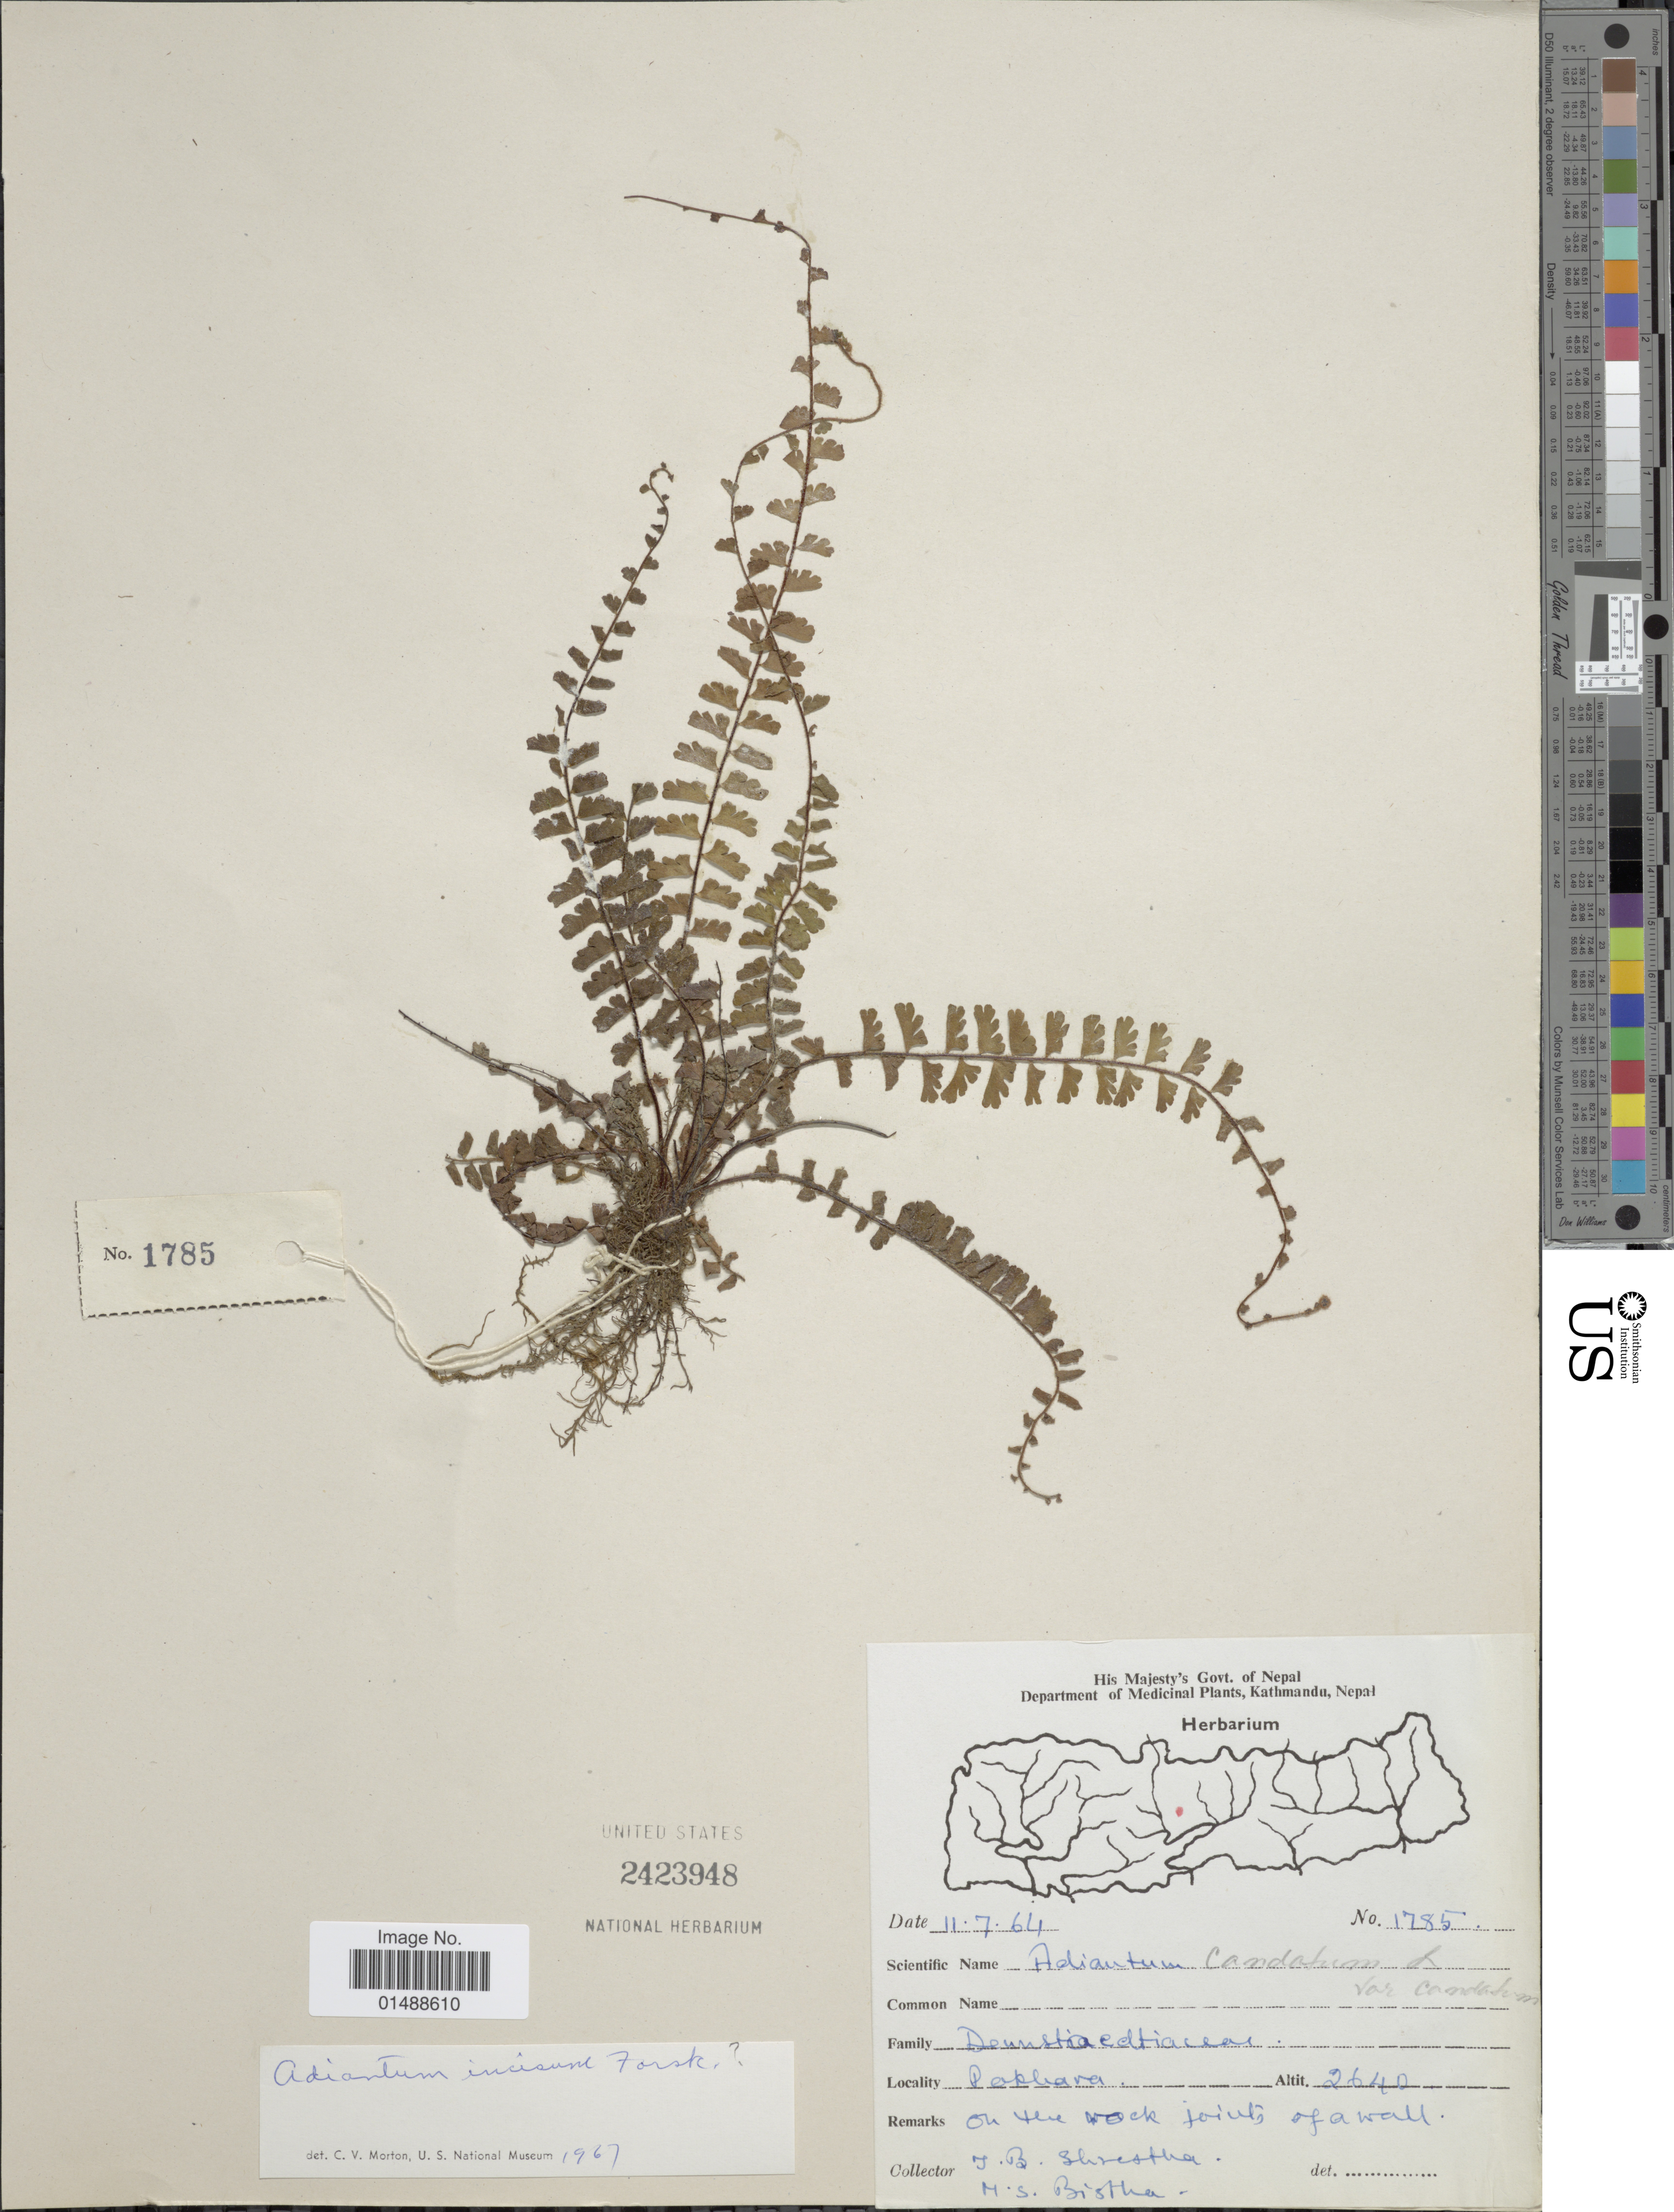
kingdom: Plantae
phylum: Tracheophyta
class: Polypodiopsida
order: Polypodiales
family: Pteridaceae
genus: Adiantum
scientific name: Adiantum incisum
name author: Forssk.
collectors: T. B. Shrestha & M. Bistha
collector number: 1785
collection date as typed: Transcribed d/m/y: 11/7/64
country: Nepal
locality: Nepal, Pokhara.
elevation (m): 2640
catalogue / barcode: US 2423948